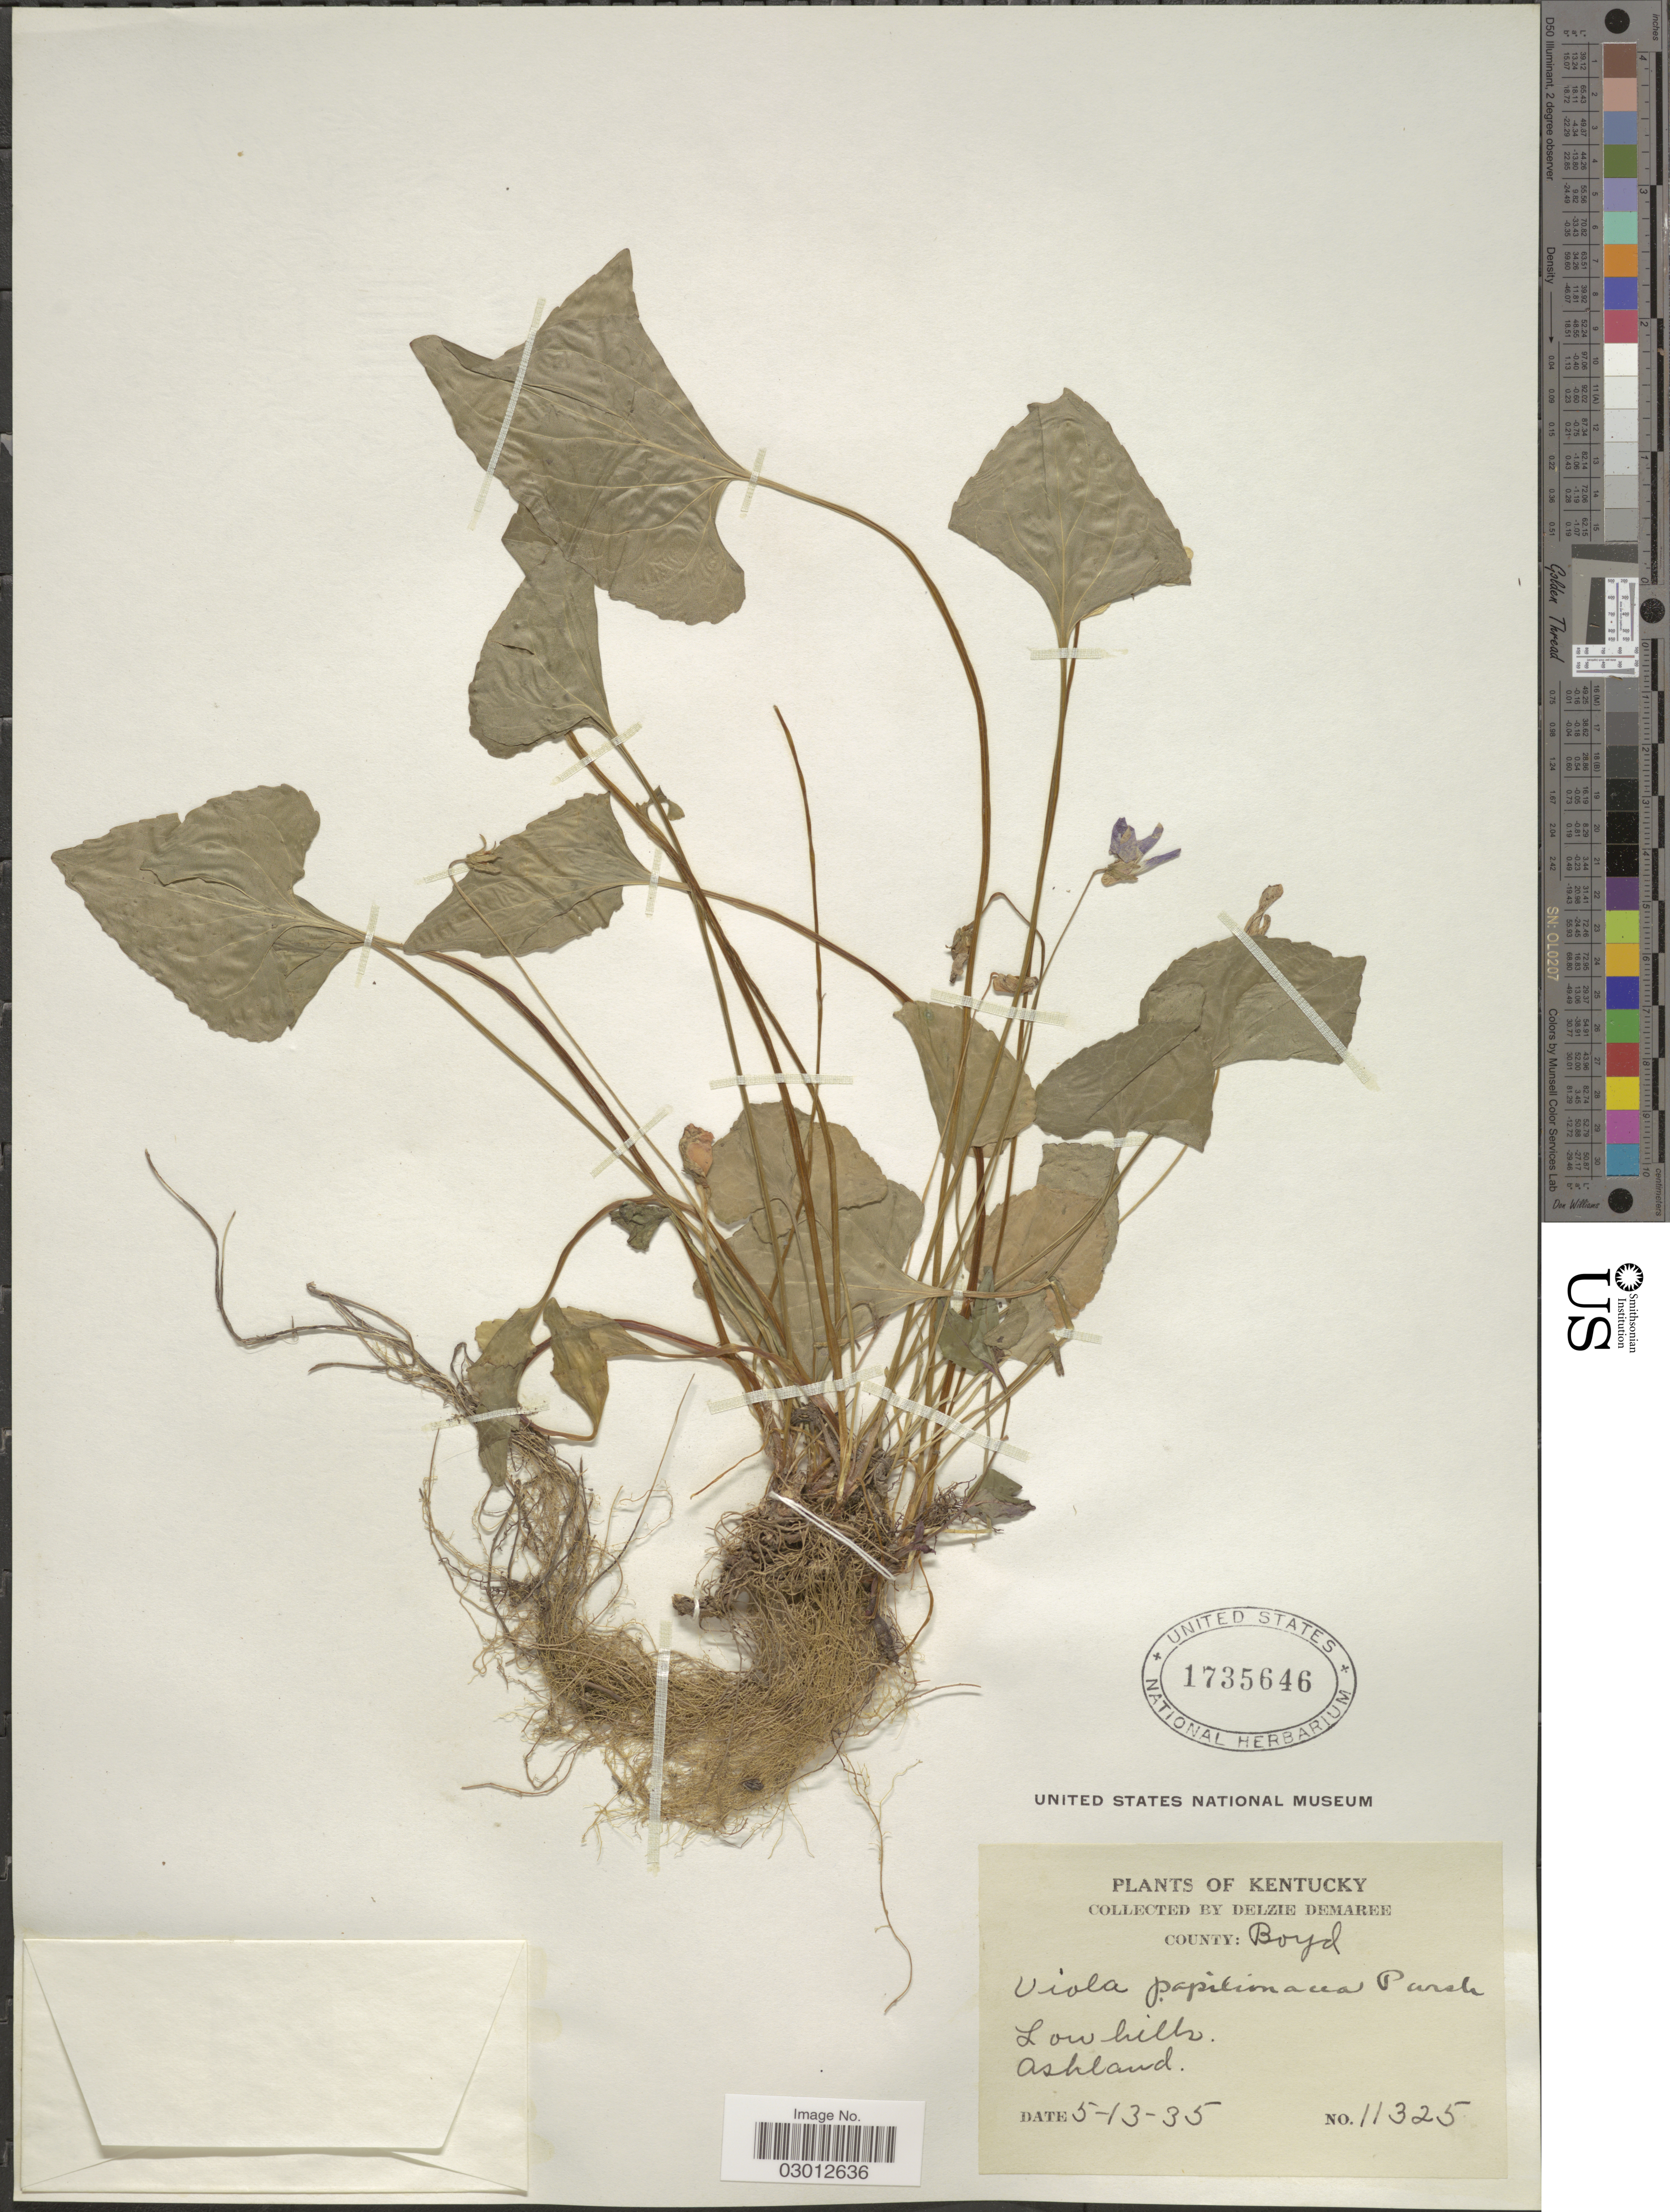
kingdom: Plantae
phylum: Tracheophyta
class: Magnoliopsida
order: Malpighiales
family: Violaceae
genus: Viola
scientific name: Viola papilionacea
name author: Pursh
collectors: D. Demaree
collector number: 11325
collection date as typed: Transcribed d/m/y: 13/5/35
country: United States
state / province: Kentucky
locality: County: Boyd, Ashland.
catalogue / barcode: US 1735646